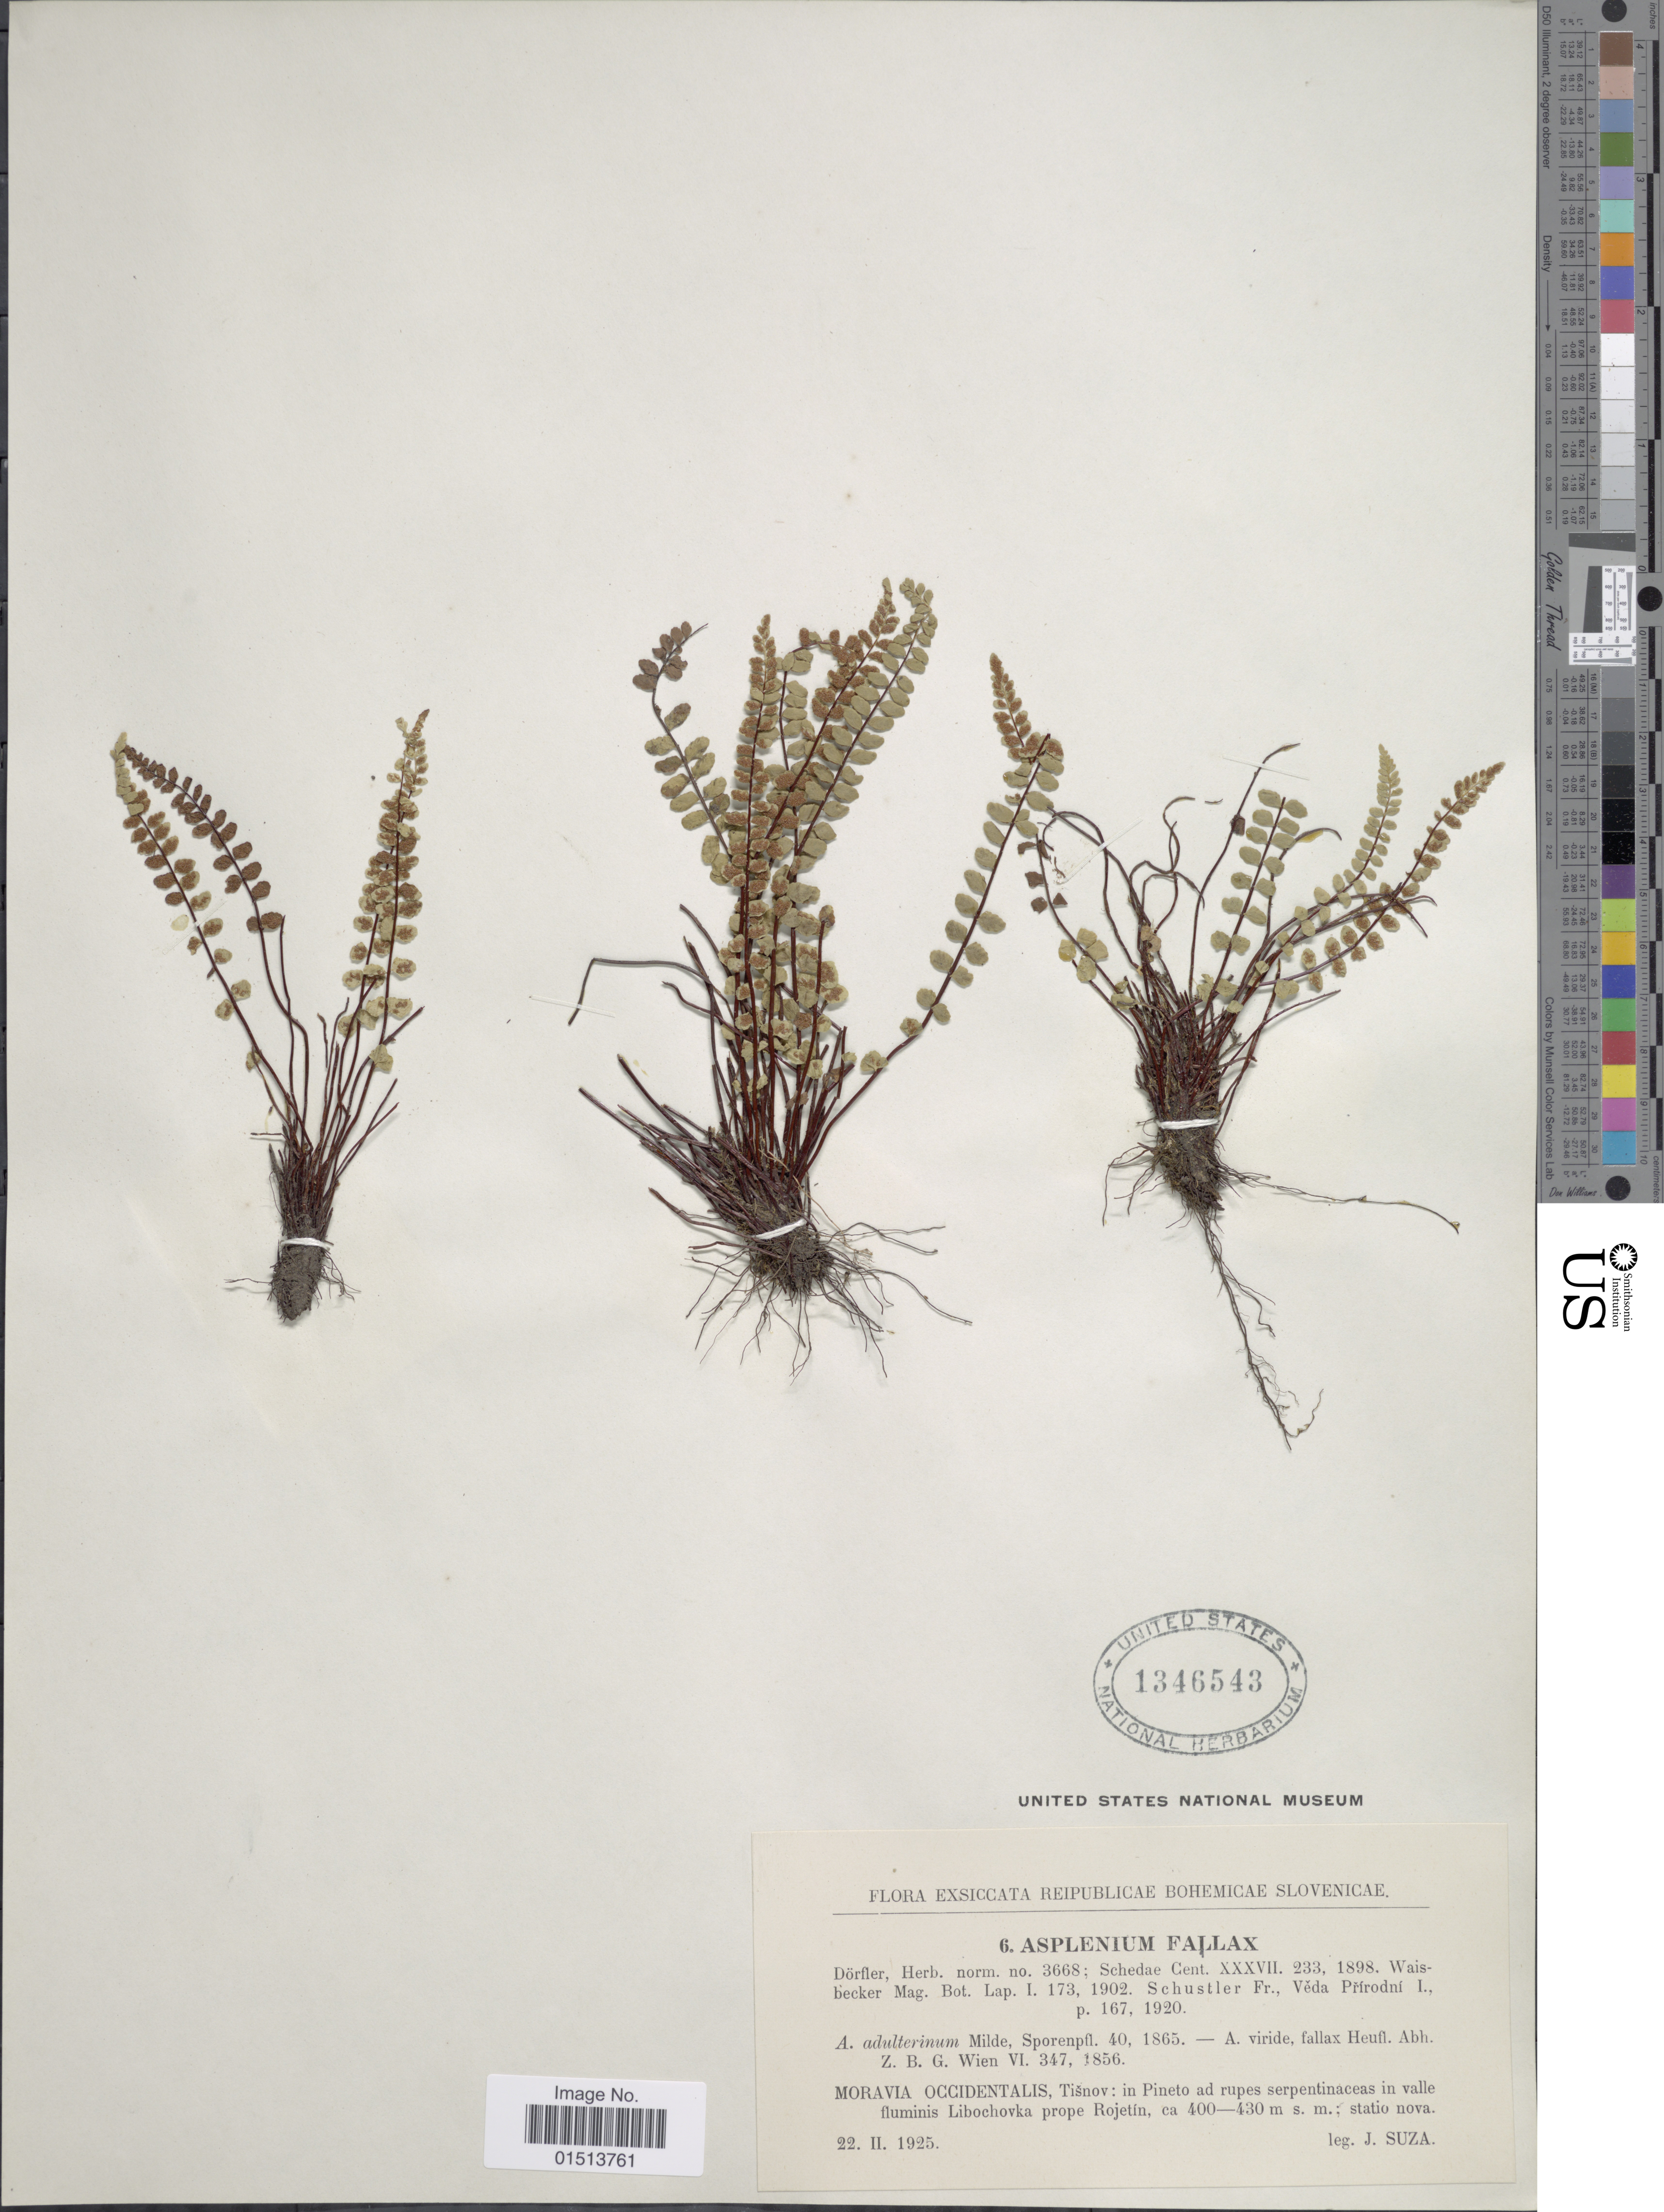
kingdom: Plantae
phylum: Tracheophyta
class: Polypodiopsida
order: Polypodiales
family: Aspleniaceae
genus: Asplenium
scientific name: Asplenium adulterinum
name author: Milde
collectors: J. Suza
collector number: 6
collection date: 1925-02-22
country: Czechia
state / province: South Moravian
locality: Reipublicae Bohemicae Slovenicae, Moravia occidentalis: Tisnov: in Pineto ad rupes serpentinaceas in valle fluminis Libochovka prope Rojetin.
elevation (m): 400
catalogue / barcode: US 1346543